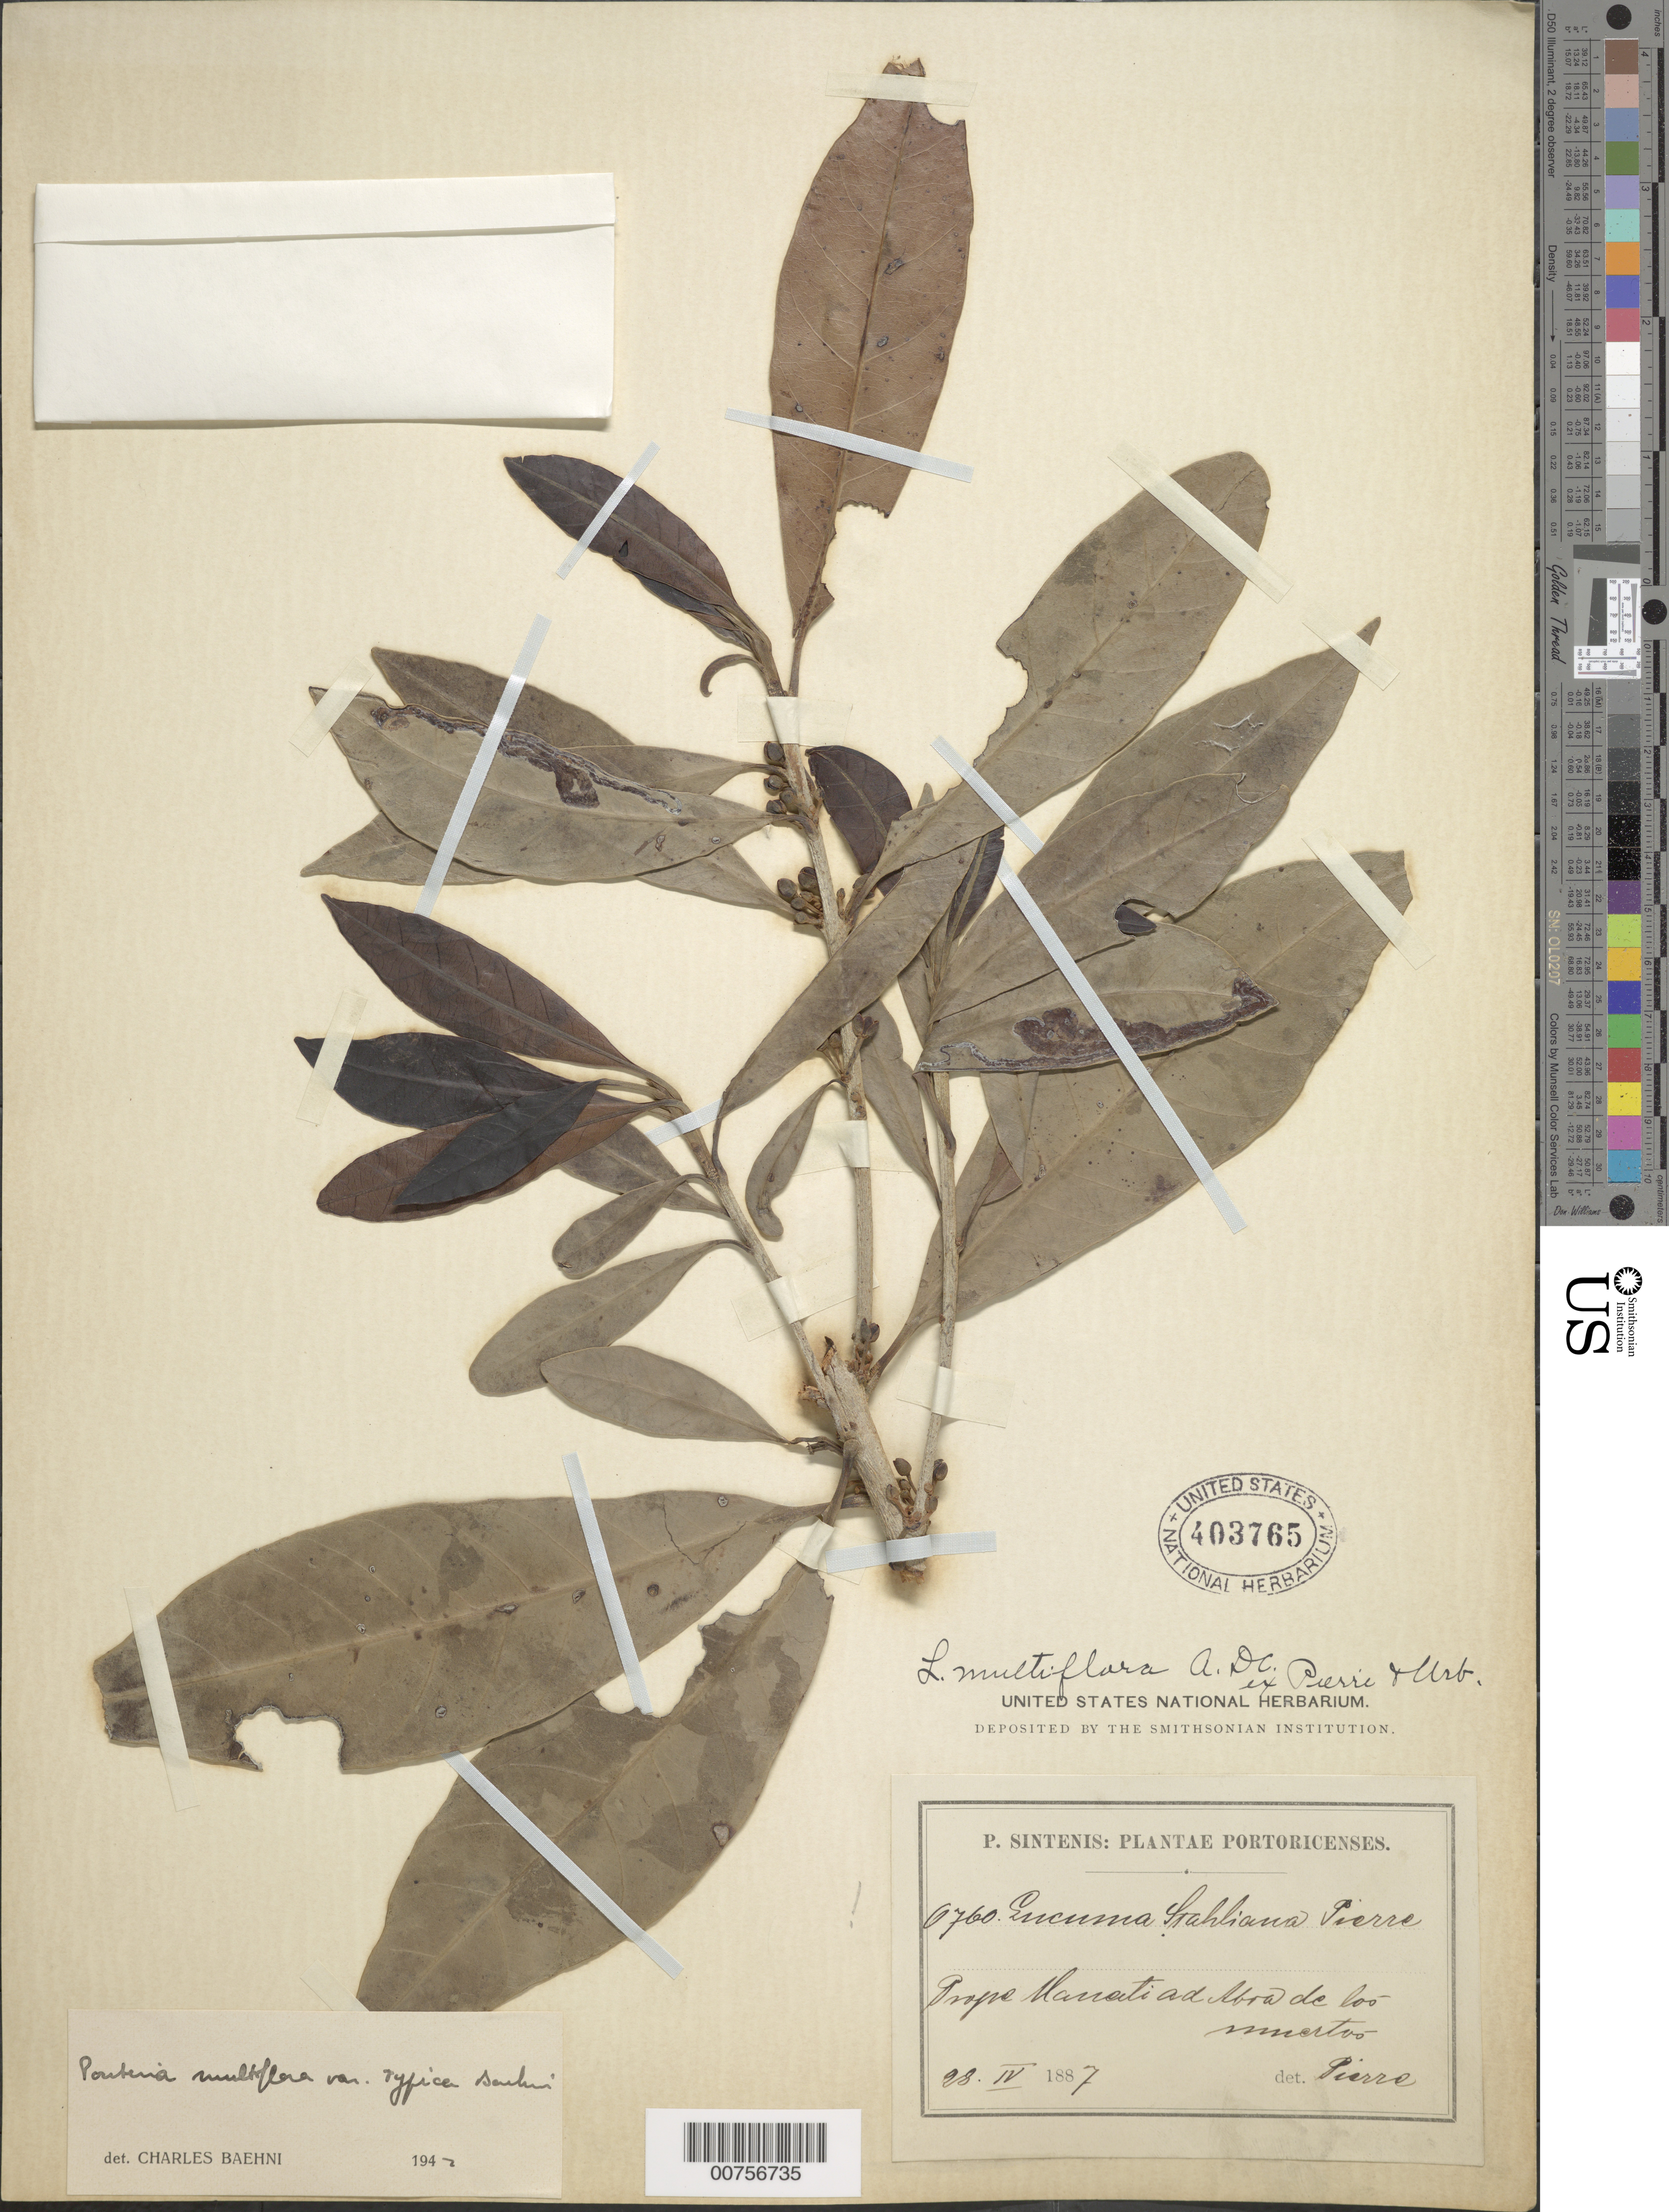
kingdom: Plantae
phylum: Tracheophyta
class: Magnoliopsida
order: Ericales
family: Sapotaceae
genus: Pouteria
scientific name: Pouteria multiflora var. typica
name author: Baehni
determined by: Baehni, C.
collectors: P. Sintenis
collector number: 6760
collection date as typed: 28 Apr 1887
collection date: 1887-04-28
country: Puerto Rico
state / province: Manatí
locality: Prope Manati ad Abra de los Muertos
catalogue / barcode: US 403765